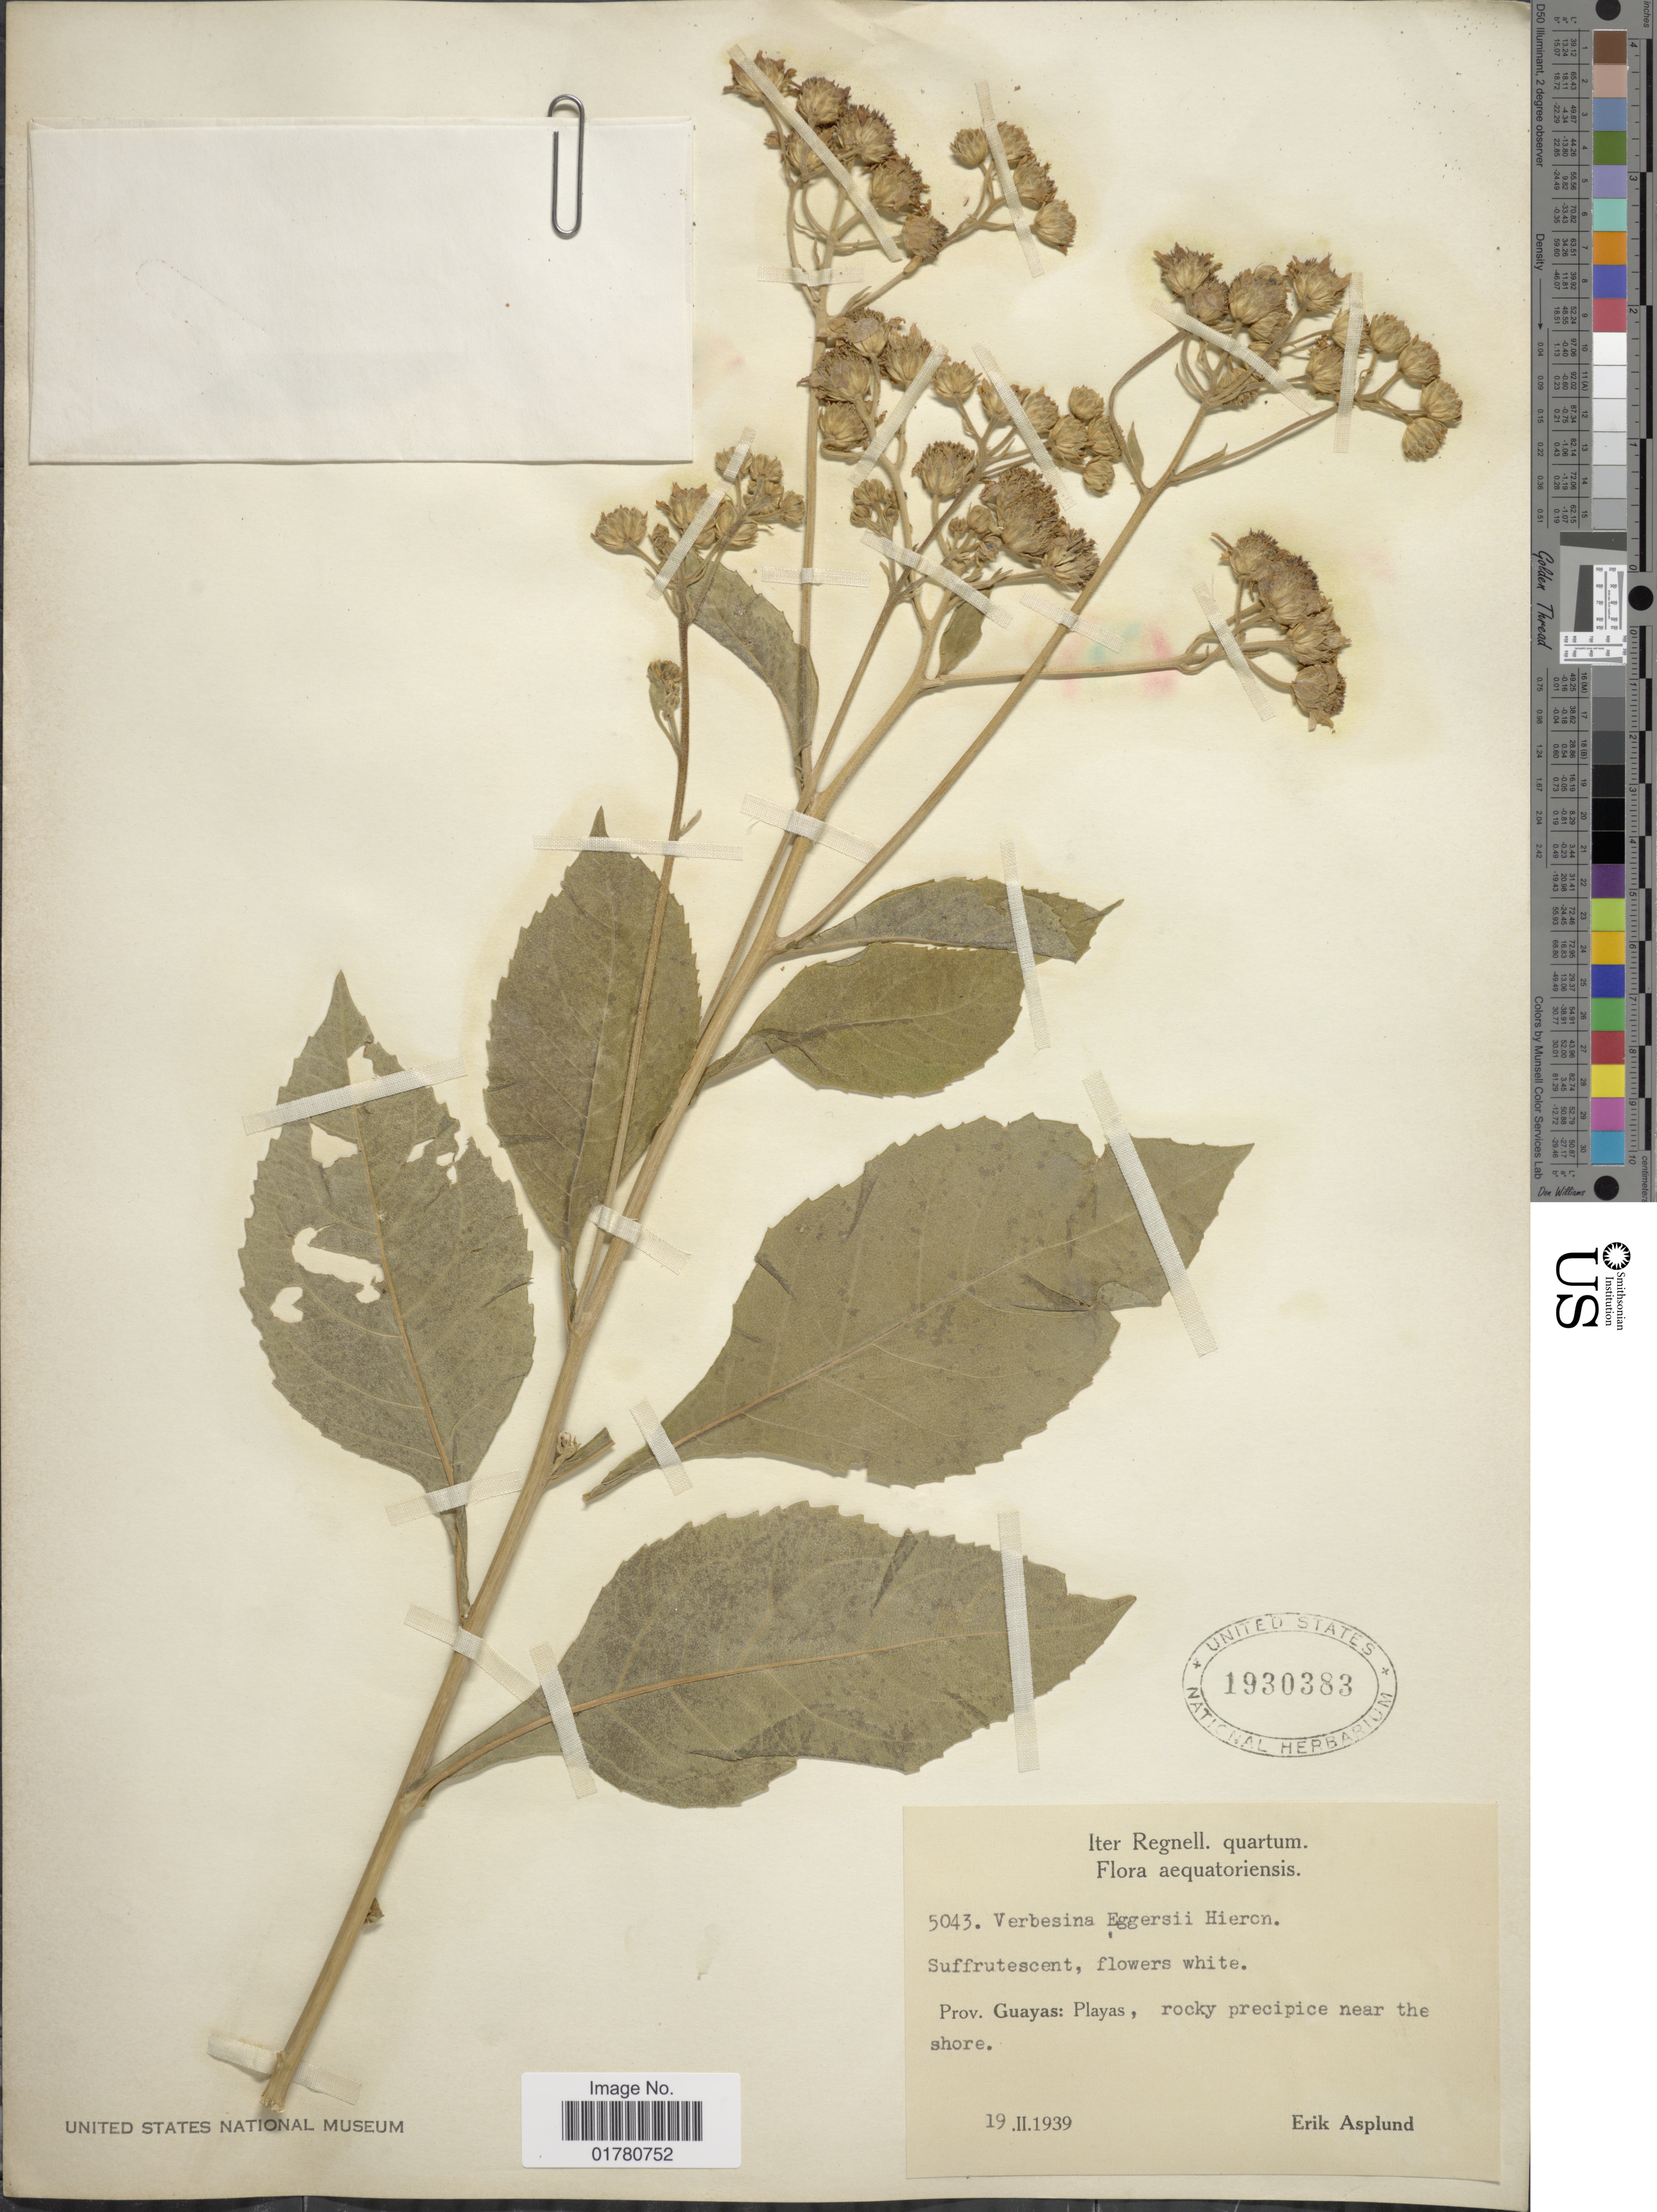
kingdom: Plantae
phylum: Tracheophyta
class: Magnoliopsida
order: Asterales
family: Asteraceae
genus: Verbesina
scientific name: Verbesina eggersii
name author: Hieron.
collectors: E. Asplund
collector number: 5043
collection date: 1939-02-19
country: Ecuador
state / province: Guayas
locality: Playas, rocky precipice near the shore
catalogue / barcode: US 1930383